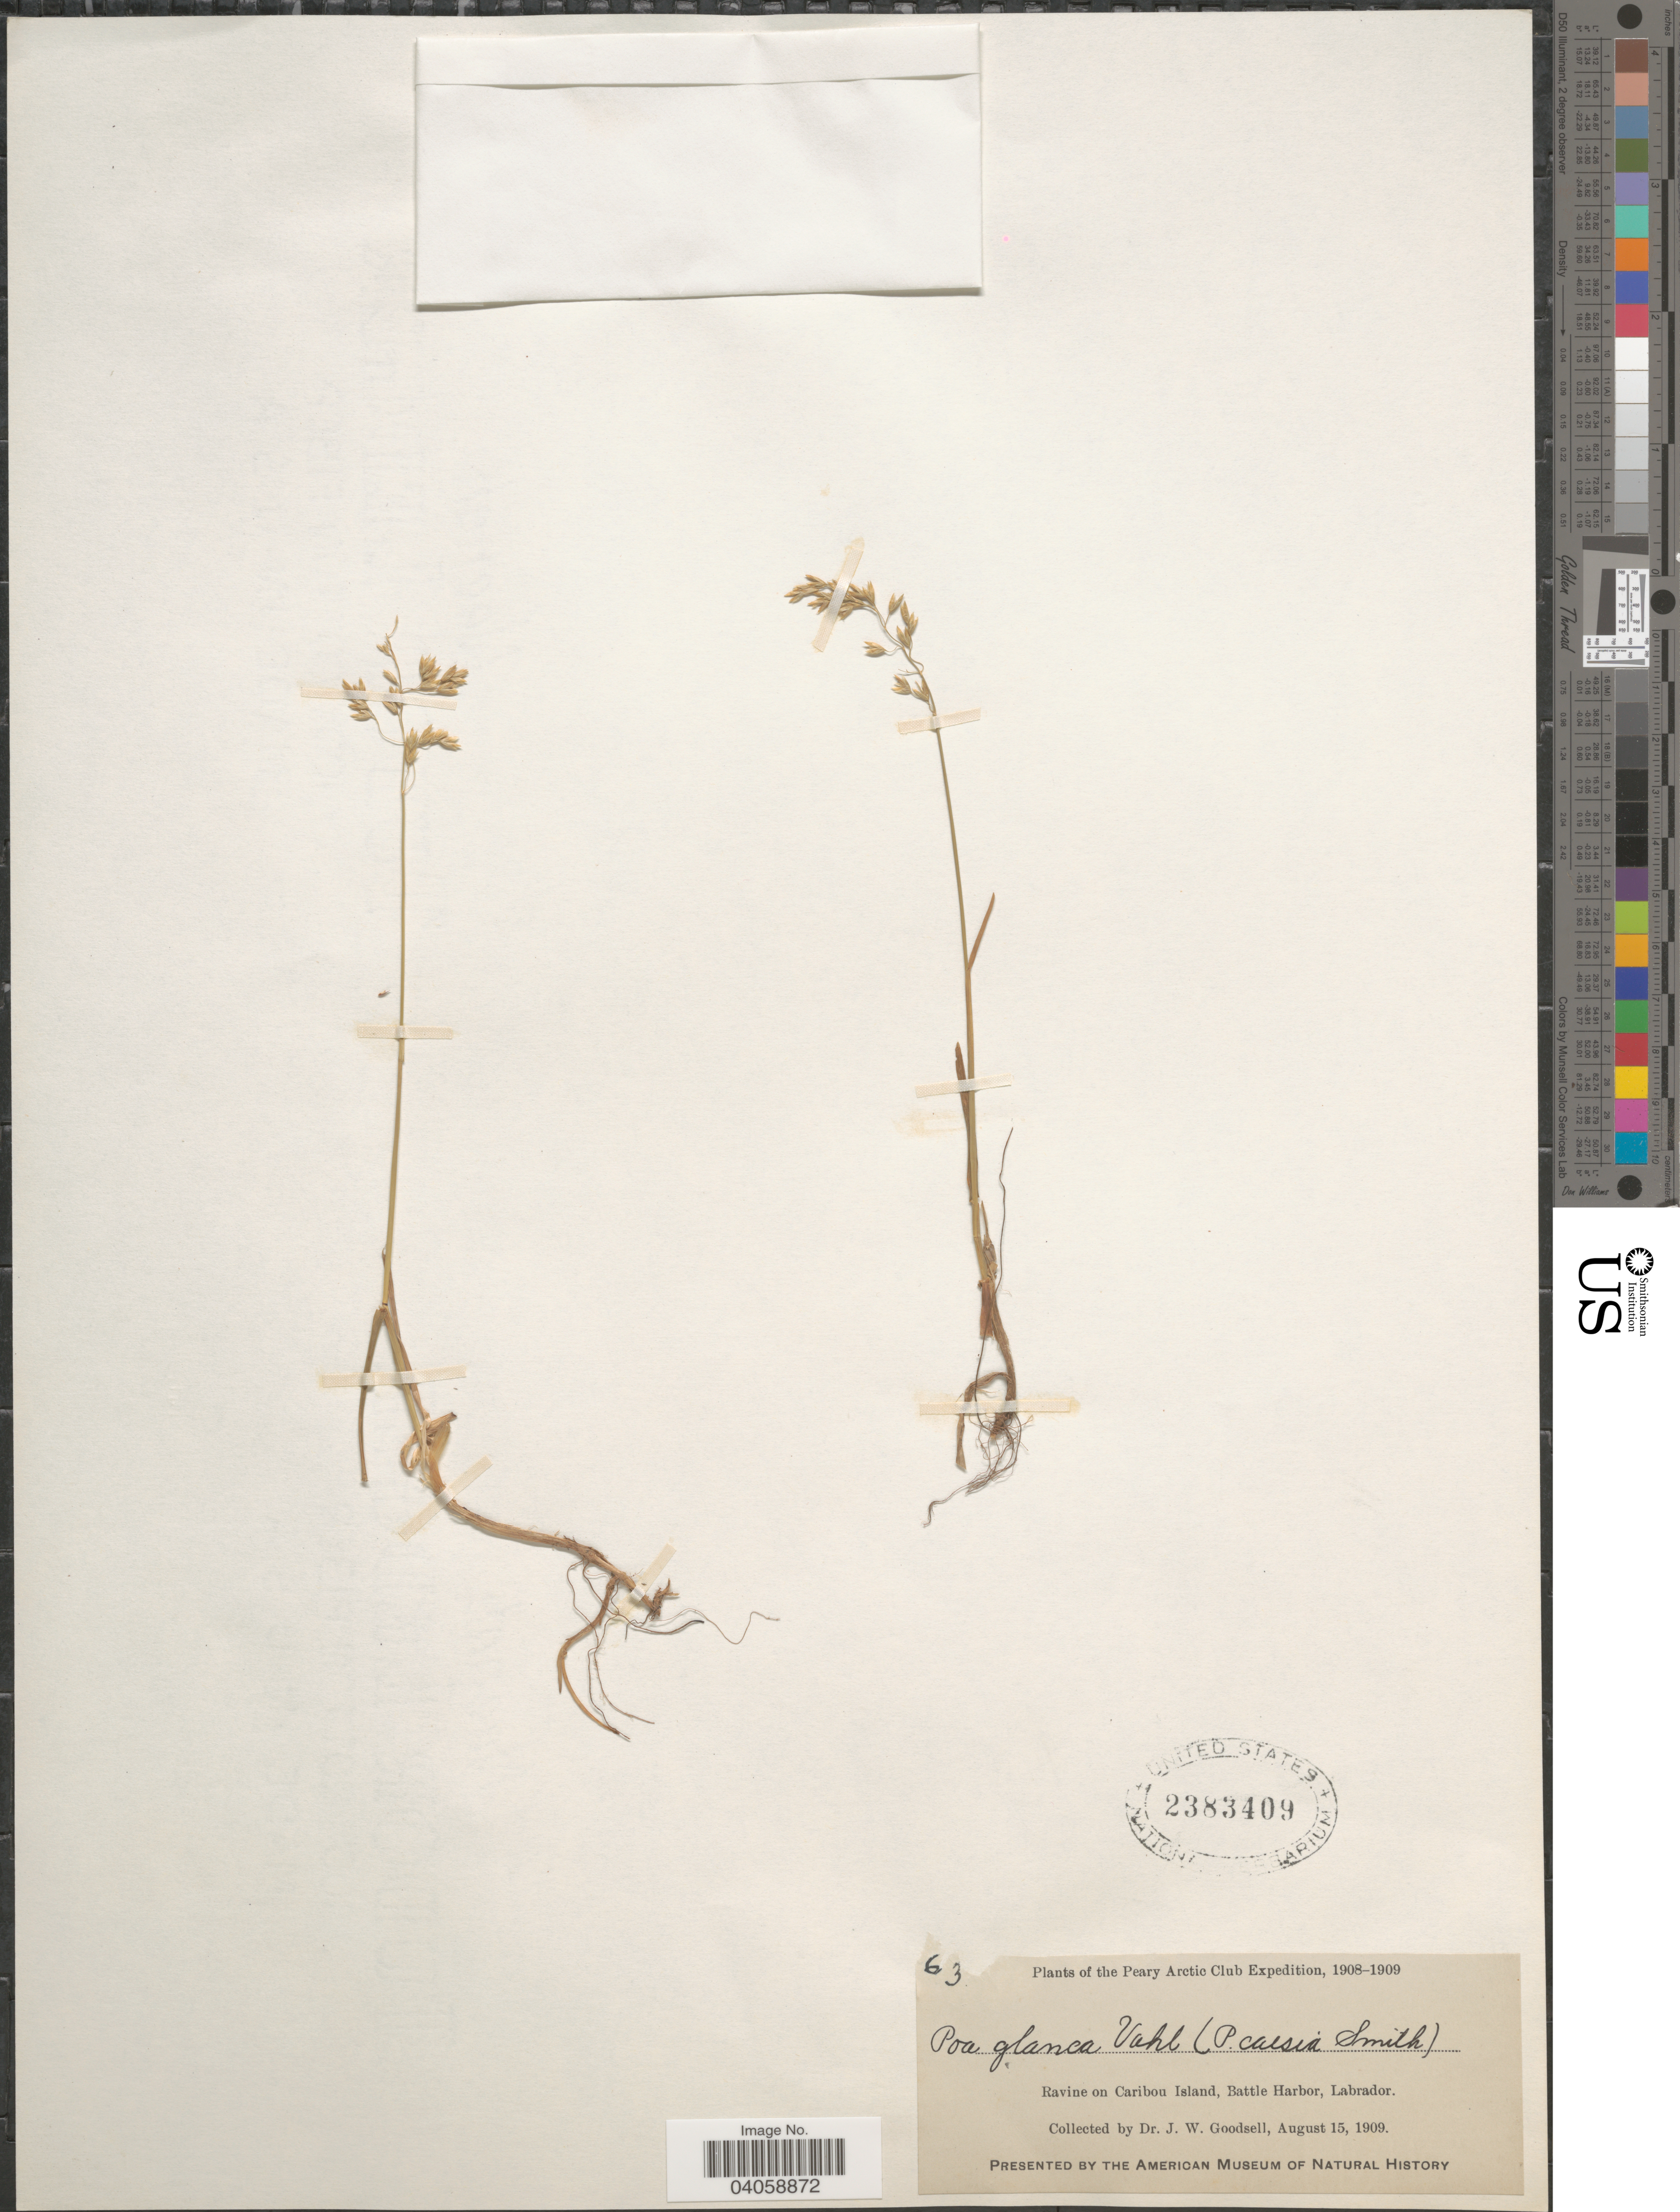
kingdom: Plantae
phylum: Tracheophyta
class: Liliopsida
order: Poales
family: Poaceae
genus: Poa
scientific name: Poa glauca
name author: Vahl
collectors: J. Goodsell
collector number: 63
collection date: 1909-08-15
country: Canada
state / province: Newfoundland and Labrador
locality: Ravine on Caribou Island, Battle Harbor, Labrador.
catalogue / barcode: US 2383409